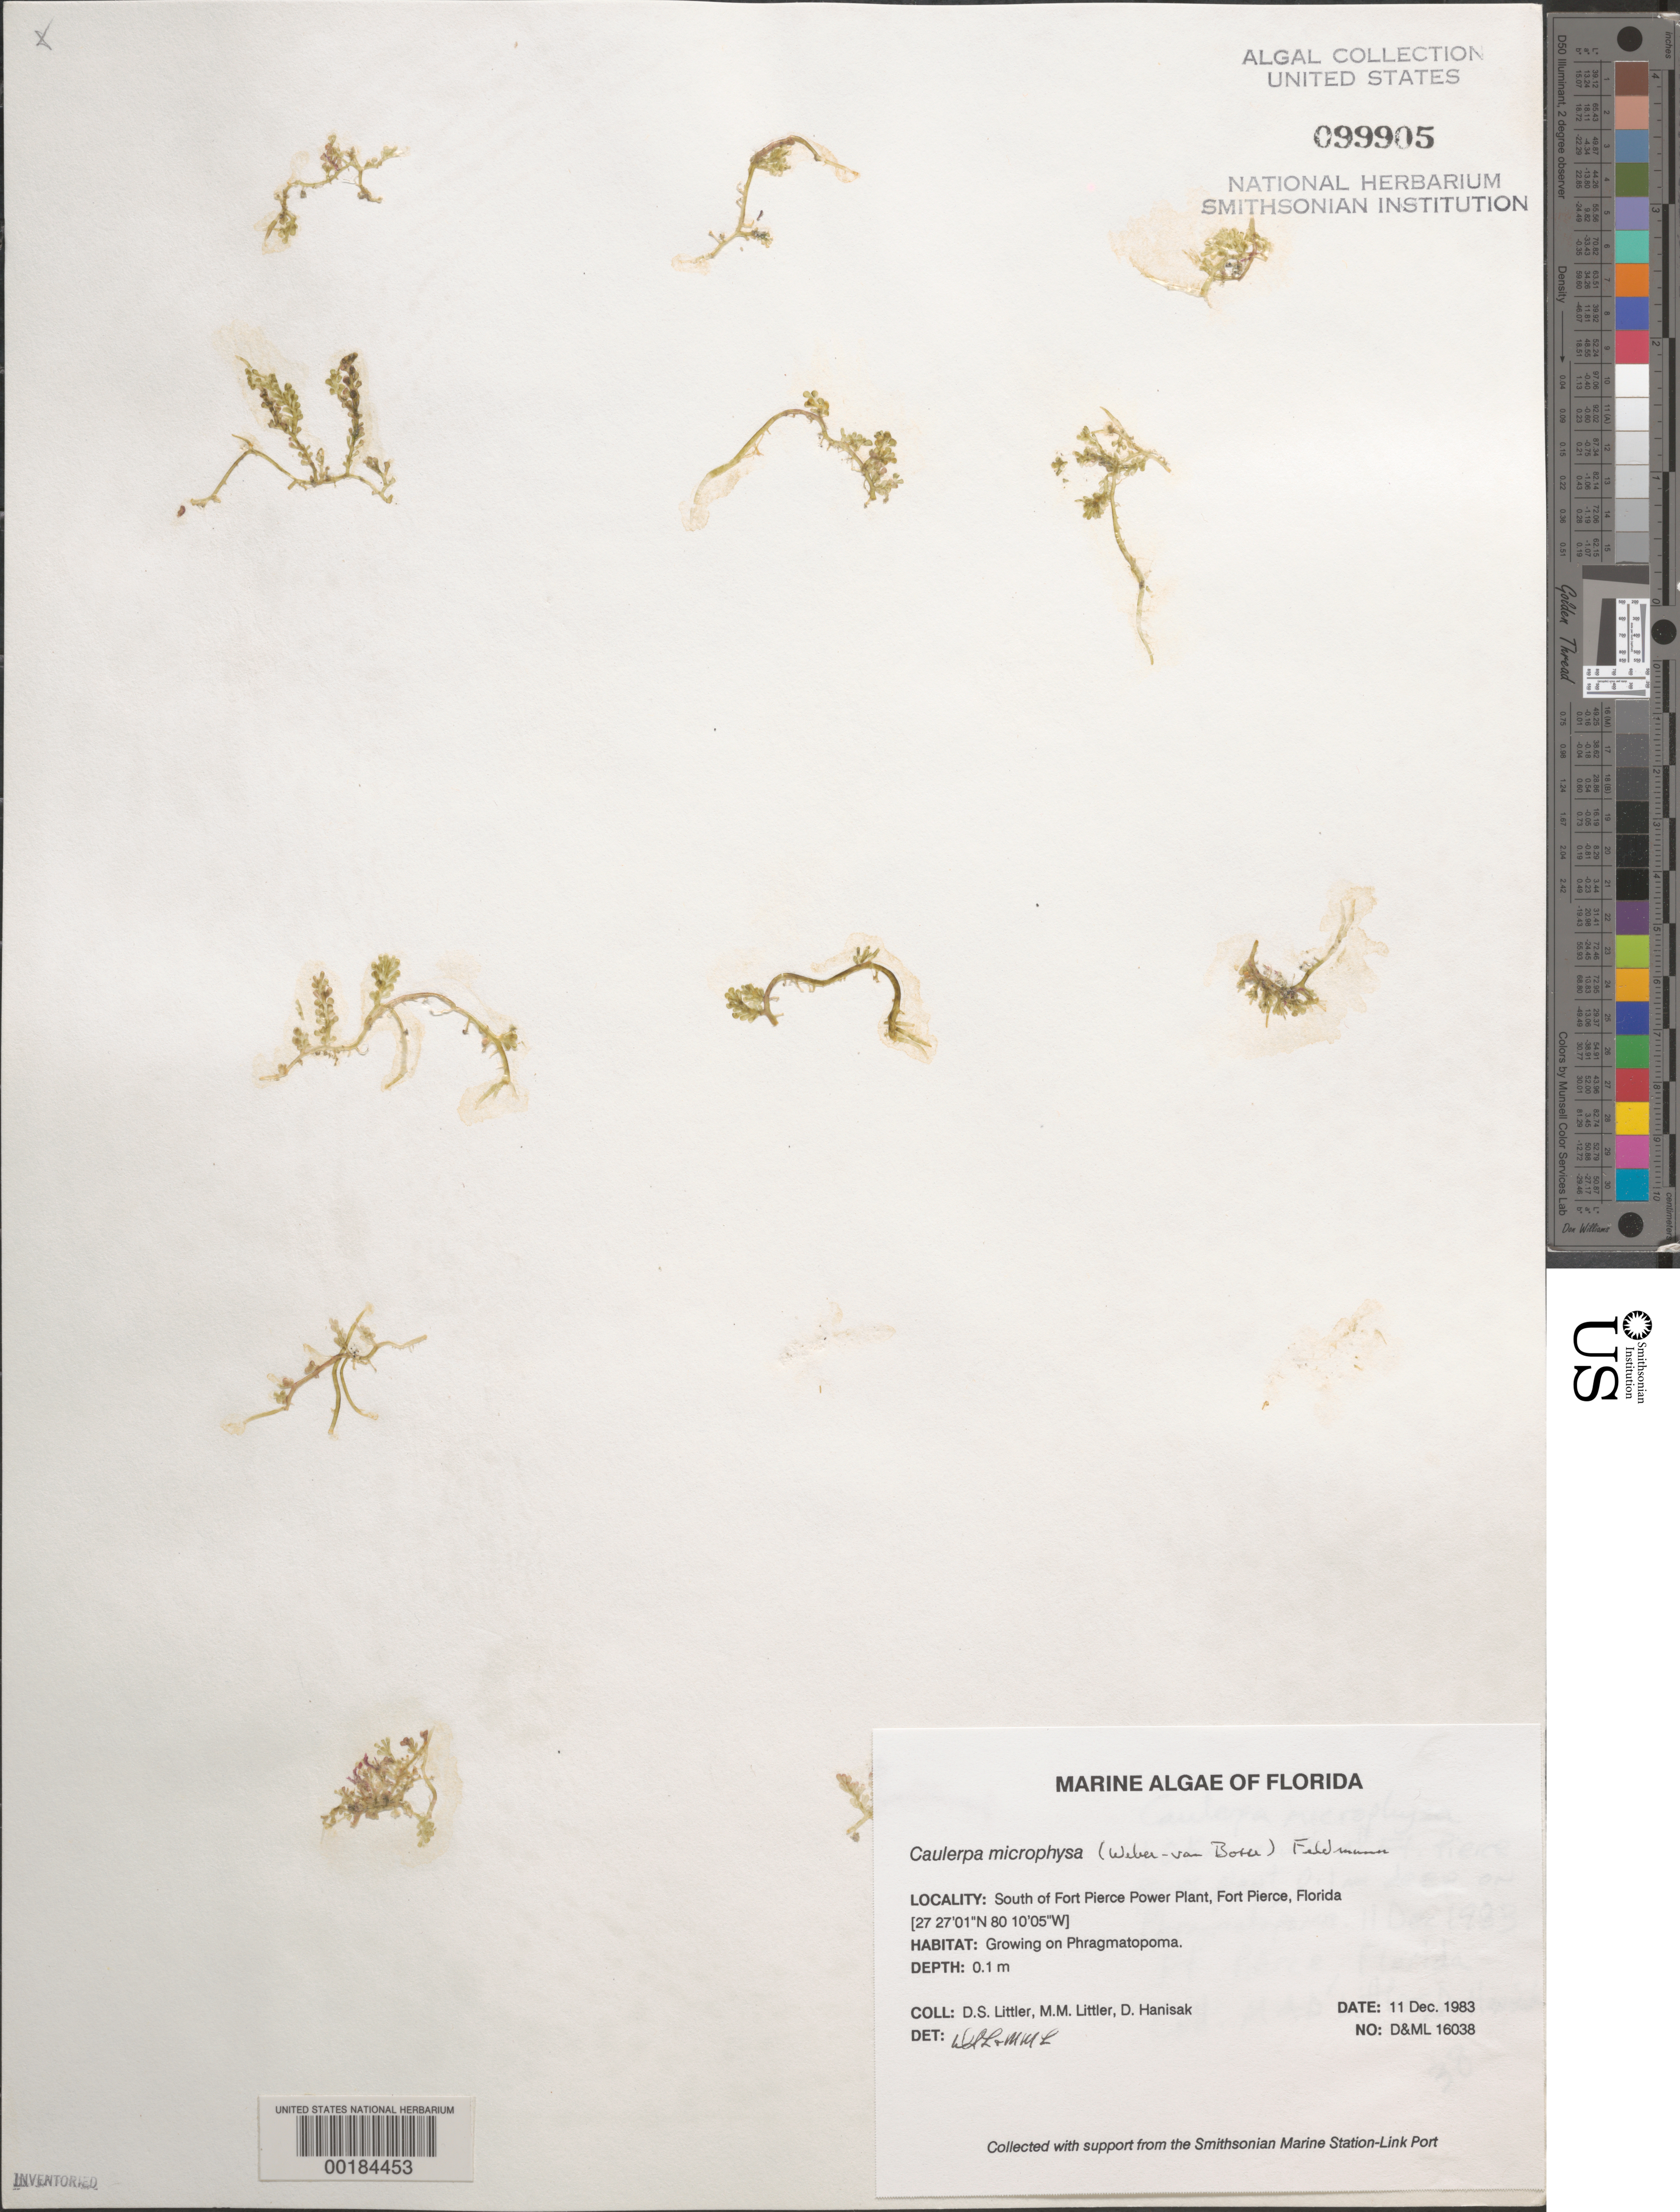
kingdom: Plantae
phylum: Chlorophyta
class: Ulvophyceae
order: Bryopsidales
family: Caulerpaceae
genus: Caulerpa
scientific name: Caulerpa microphysa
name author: (Weber Bosse) Feldmann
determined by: Littler, D. S.; Littler, M. M.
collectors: D. S. Littler, M. M. Littler & M. Hanisak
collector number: D&ML 16038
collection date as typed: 11 Dec 1983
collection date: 1983-12-11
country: United States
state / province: Florida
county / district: Saint Lucie County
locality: Fort Pierce, south of Fort Pierce power plant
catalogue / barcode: US 99905